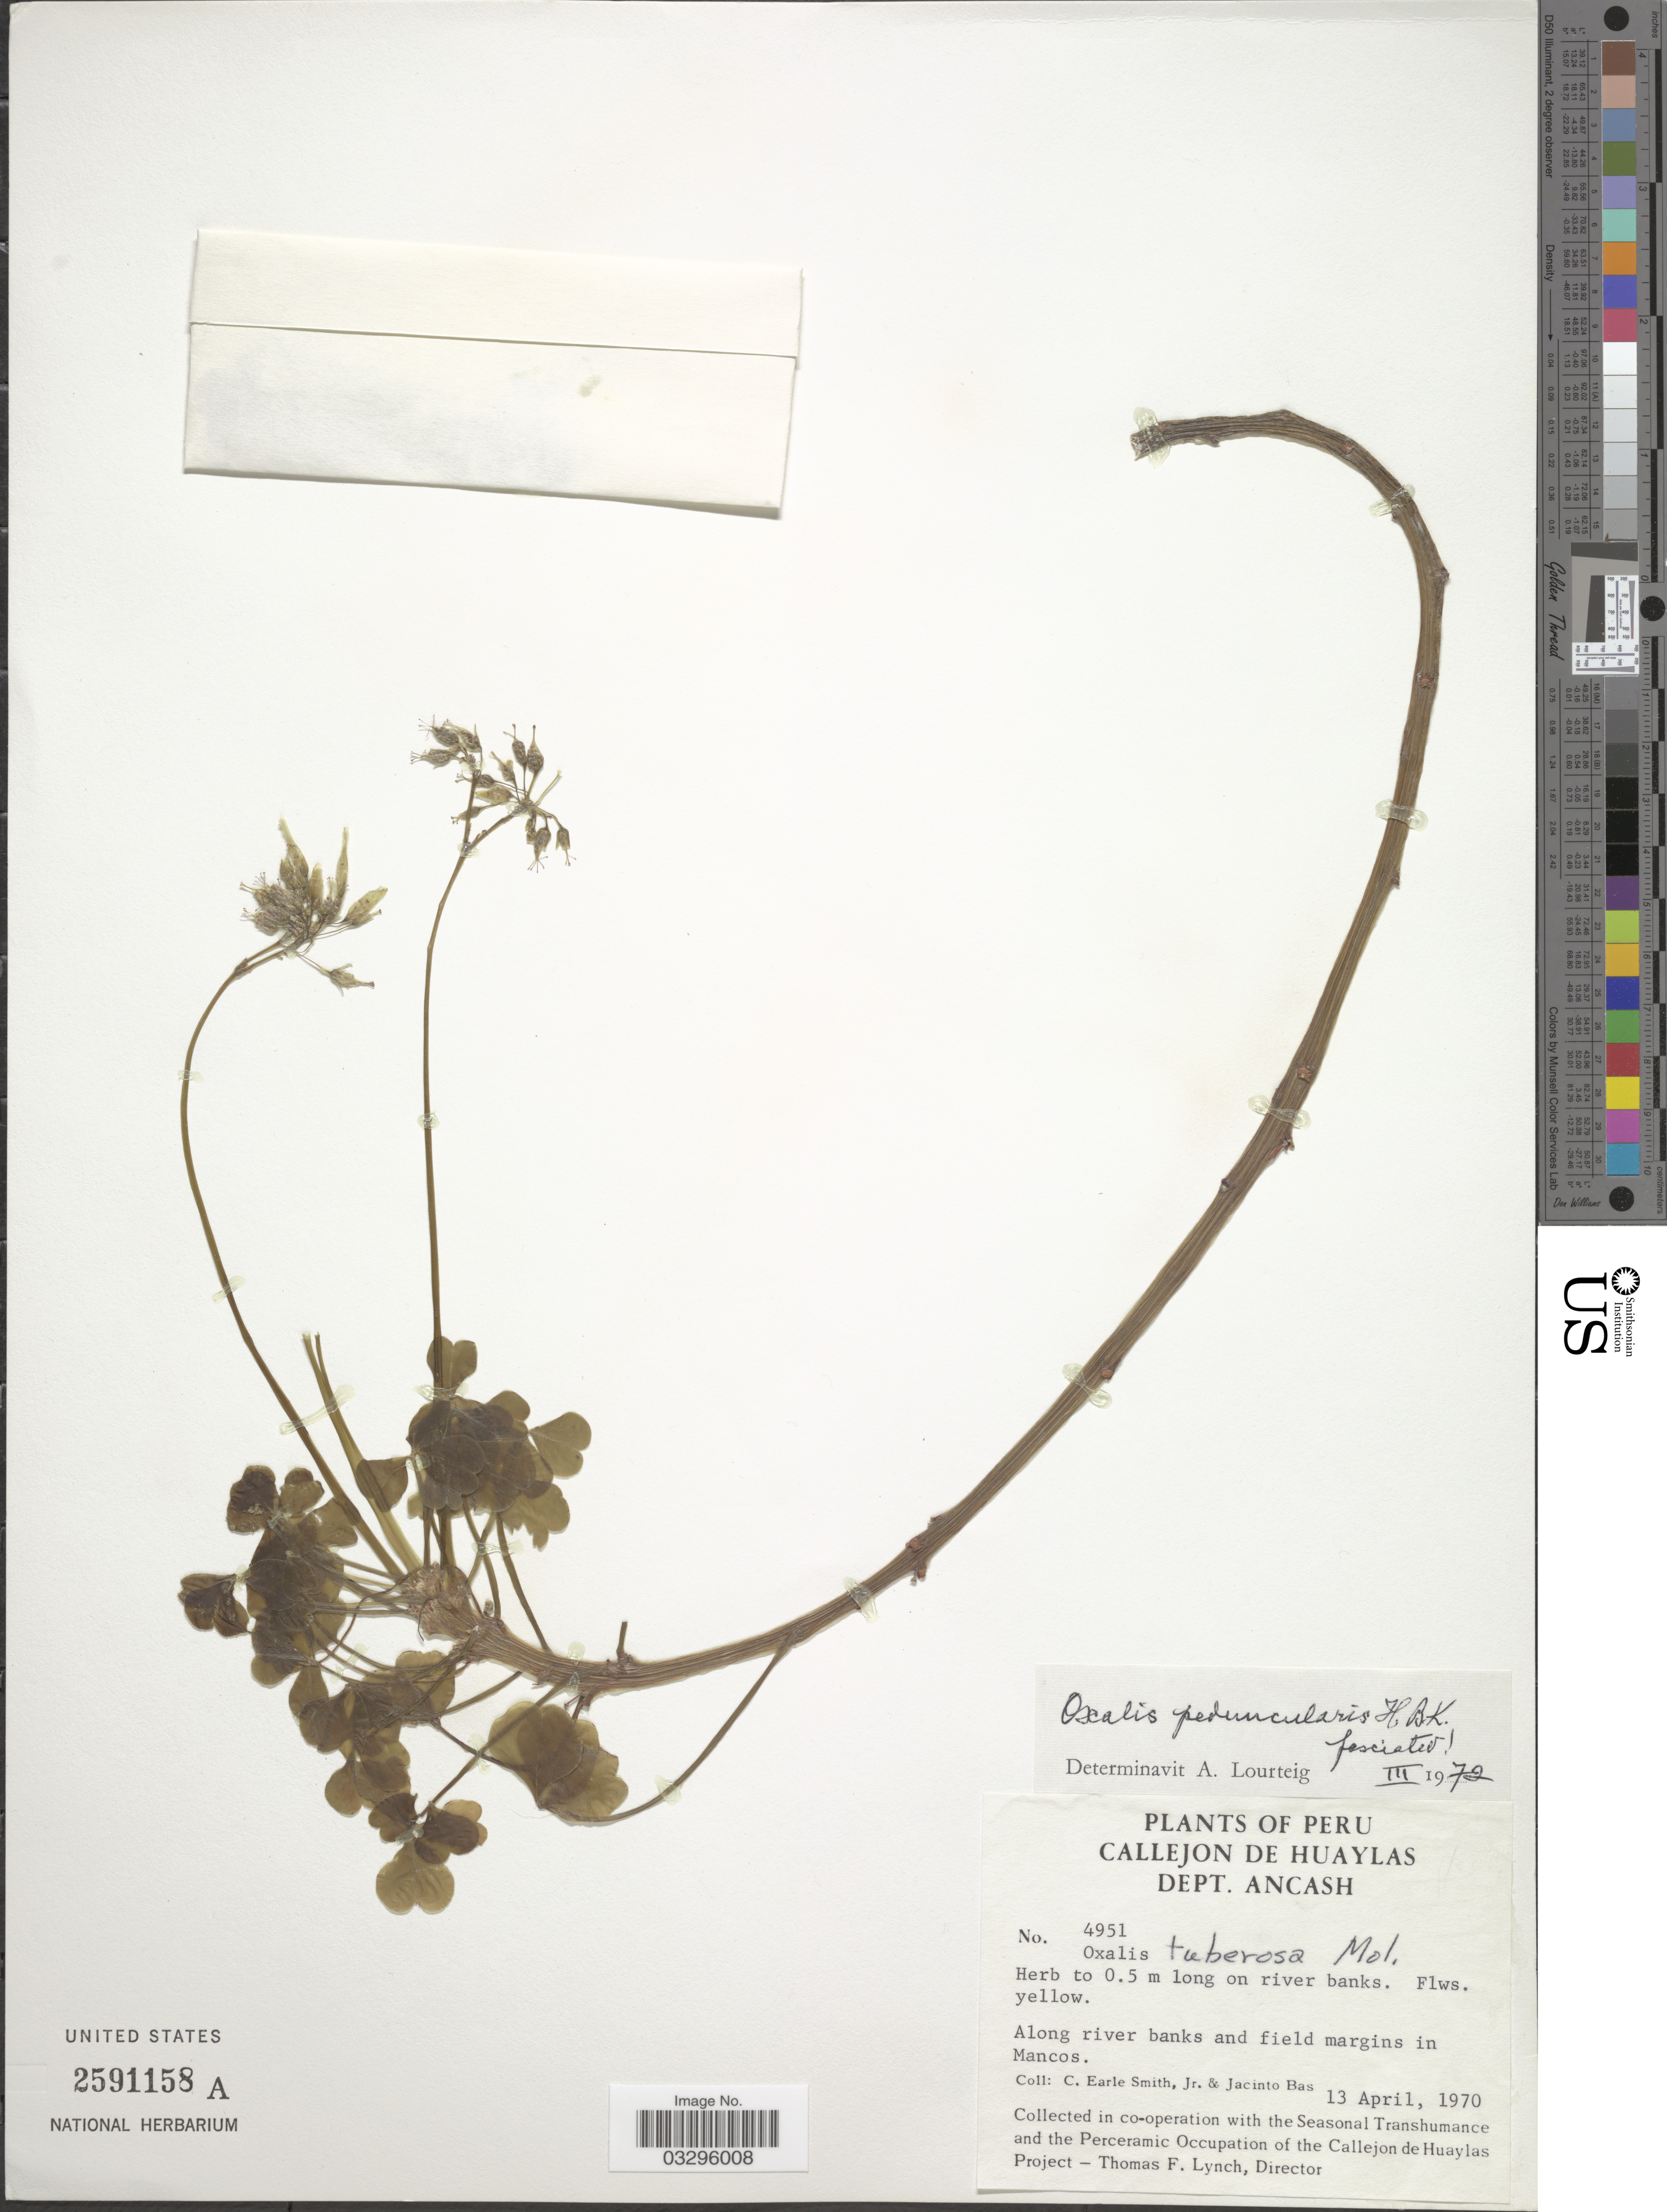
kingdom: Plantae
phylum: Tracheophyta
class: Magnoliopsida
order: Oxalidales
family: Oxalidaceae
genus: Oxalis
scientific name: Oxalis peduncularis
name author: Kunth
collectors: C. E. Smith Jr. & J. Bas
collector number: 4951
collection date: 1970-04-13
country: Peru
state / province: Ancash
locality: Callejon de Huaylas. Dept. Ancash. Along river banks and field margins in Mancos.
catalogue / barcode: US 2591158A